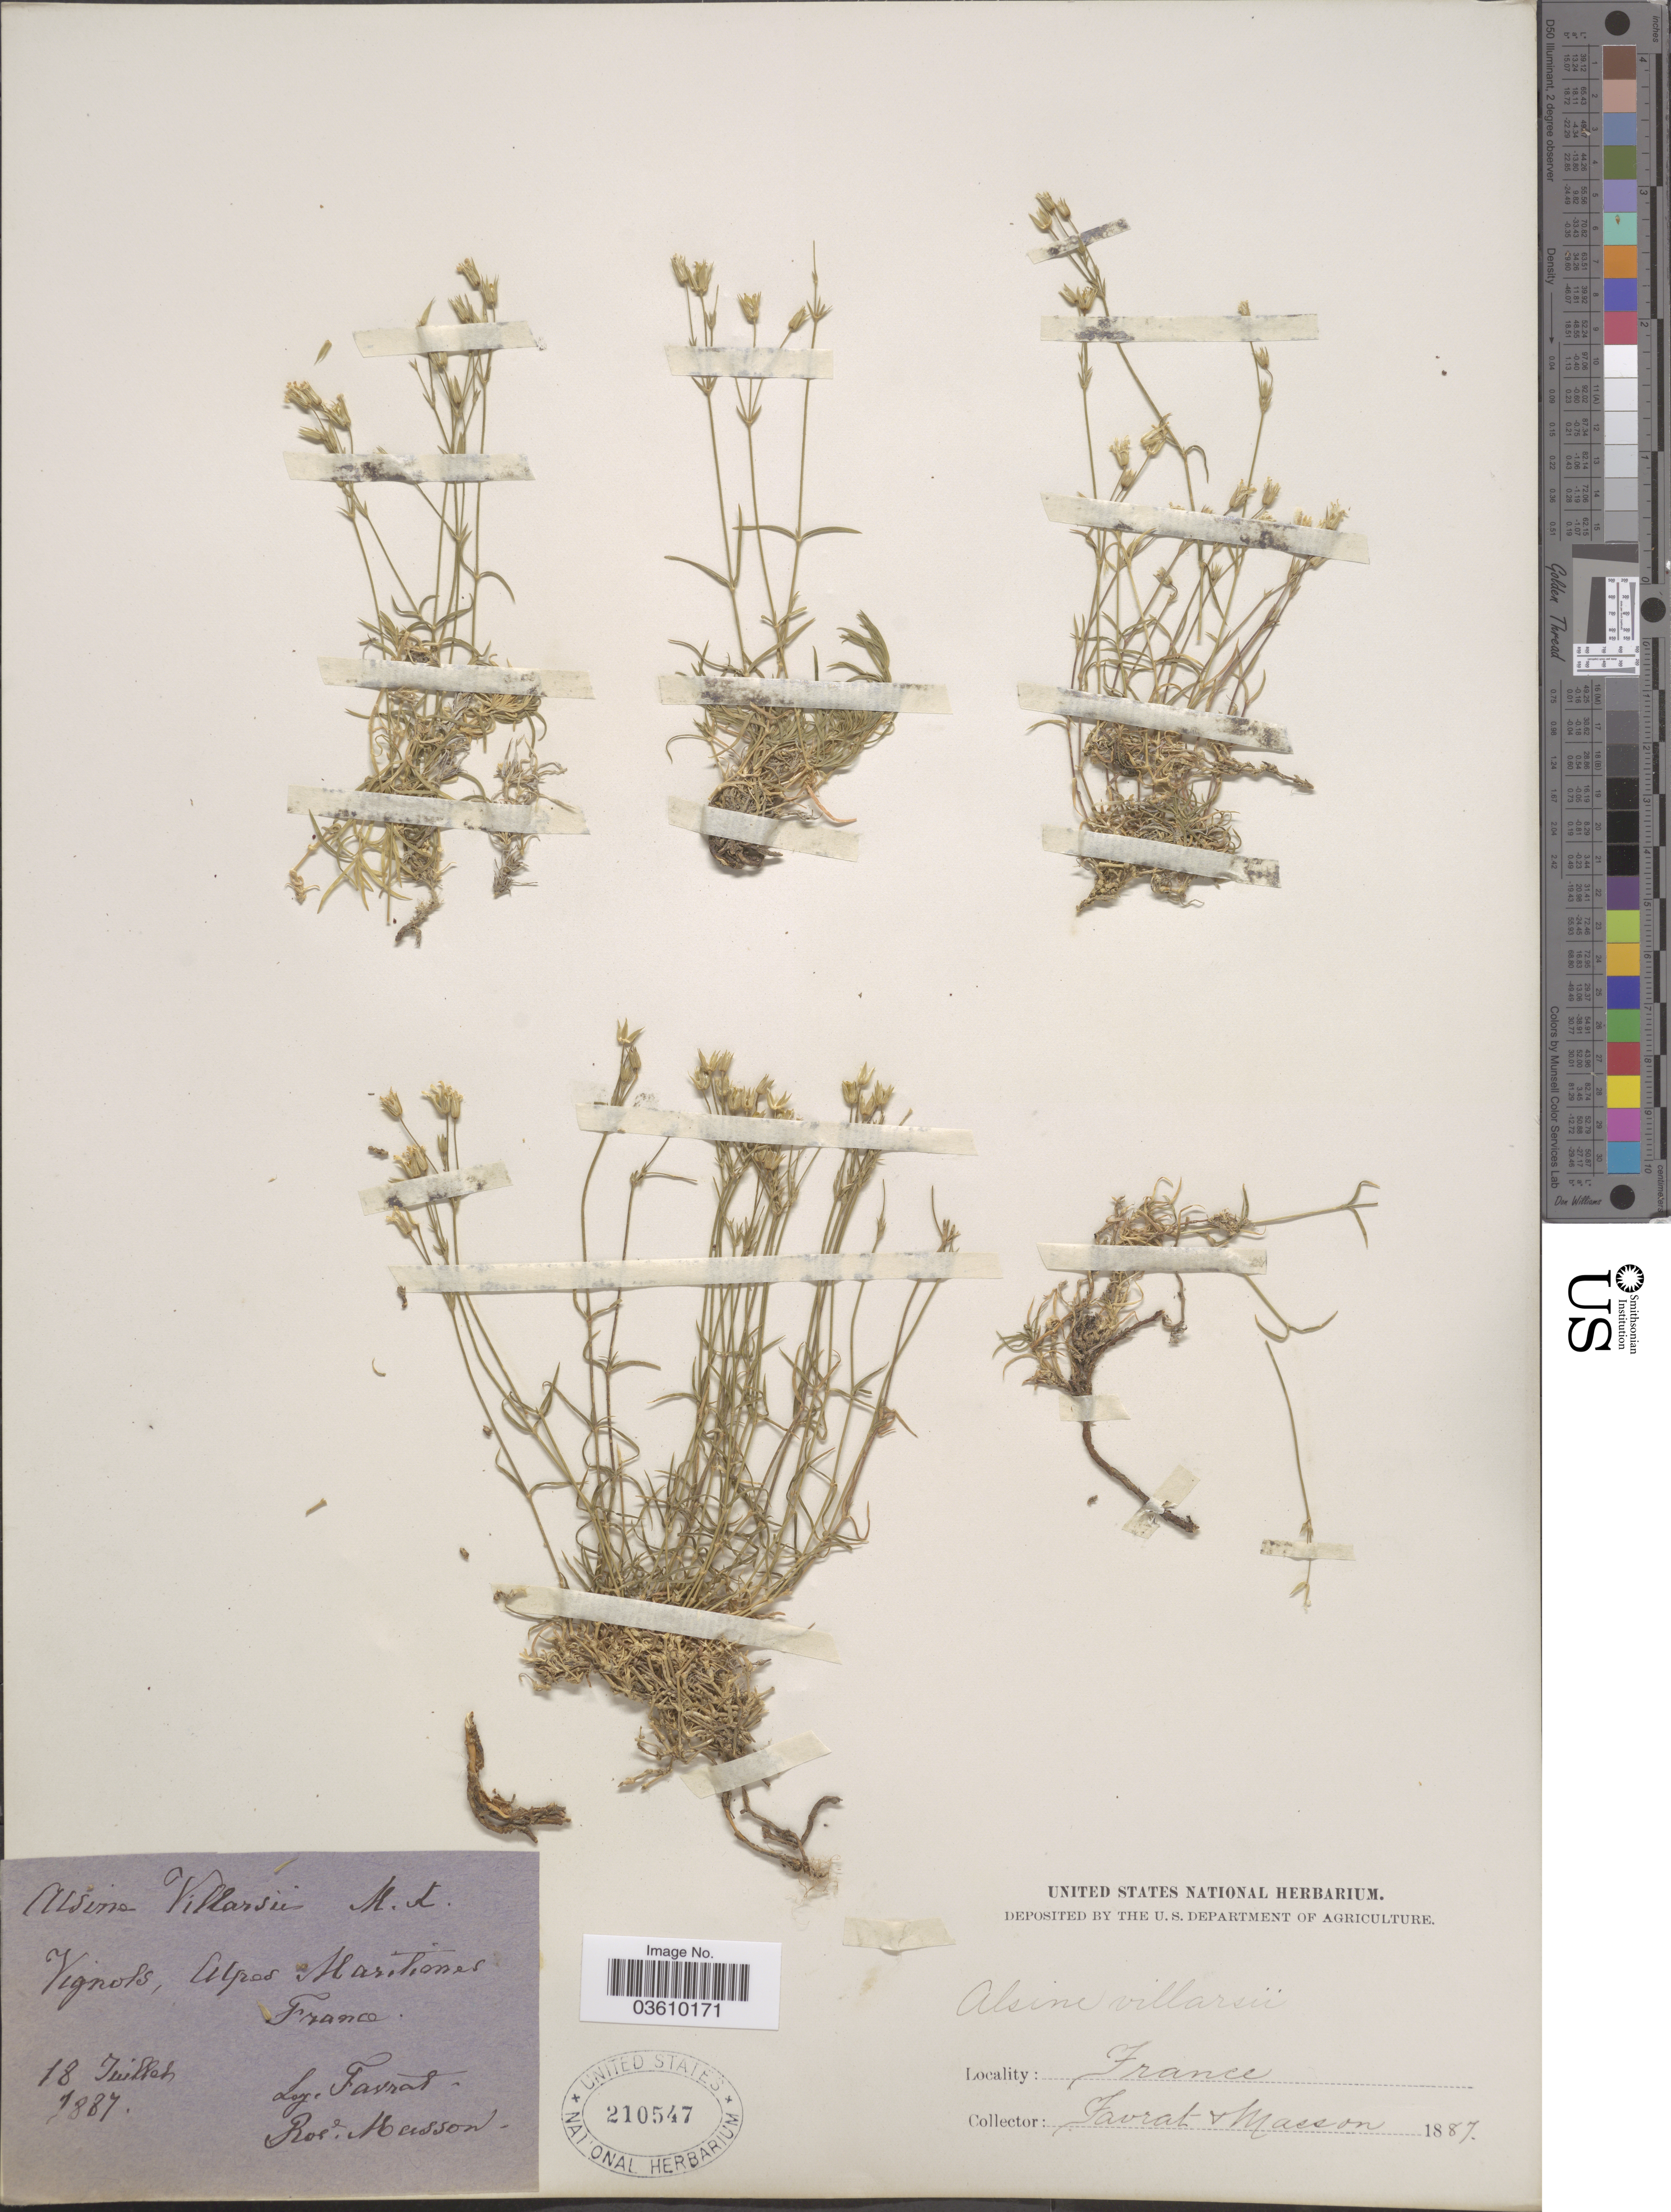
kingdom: Plantae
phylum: Tracheophyta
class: Magnoliopsida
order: Caryophyllales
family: Caryophyllaceae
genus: Sabulina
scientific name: Sabulina villarii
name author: (Balb.) Rchb.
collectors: L. Favrat & R. Masson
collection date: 1887-07-18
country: France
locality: Vignols, Alpes Maritimes.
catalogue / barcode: US 210547